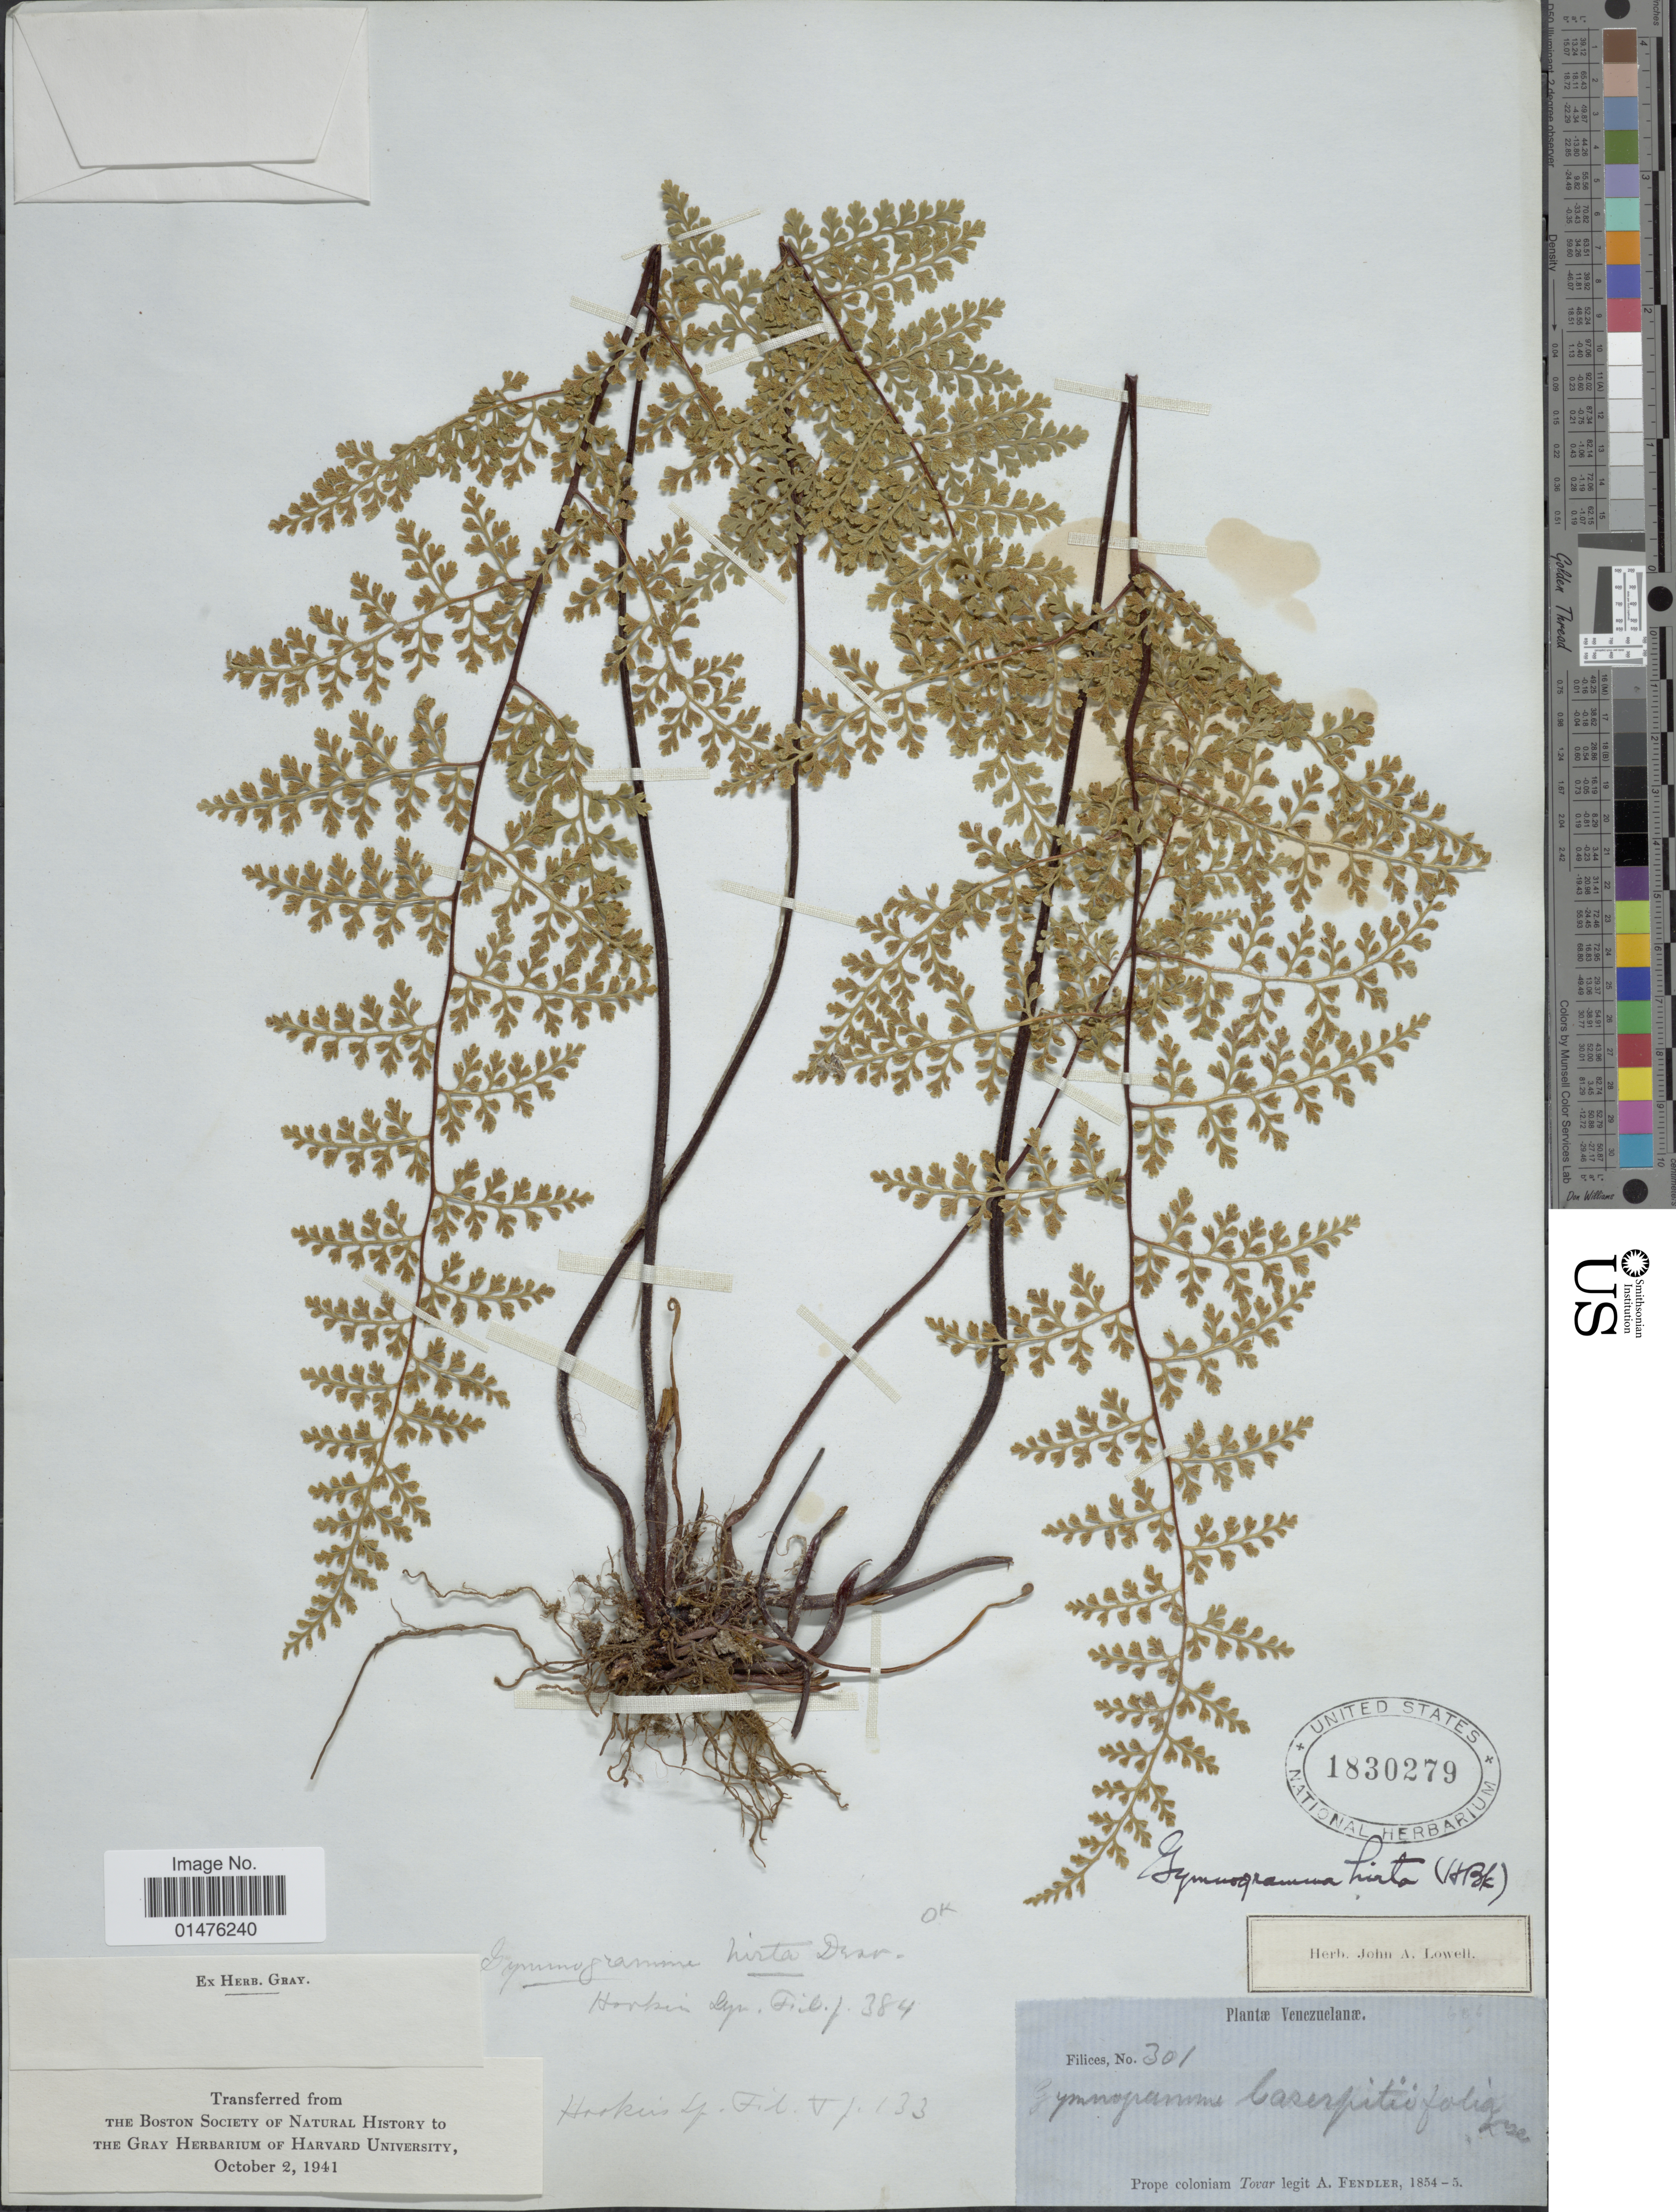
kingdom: Plantae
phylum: Tracheophyta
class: Polypodiopsida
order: Polypodiales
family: Pteridaceae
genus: Jamesonia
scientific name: Jamesonia hirta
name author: (Kunth) Christenh.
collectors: A. Fendler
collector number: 301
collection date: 1854/1855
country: Venezuela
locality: Prope coloniam Tovar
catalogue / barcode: US 1830279